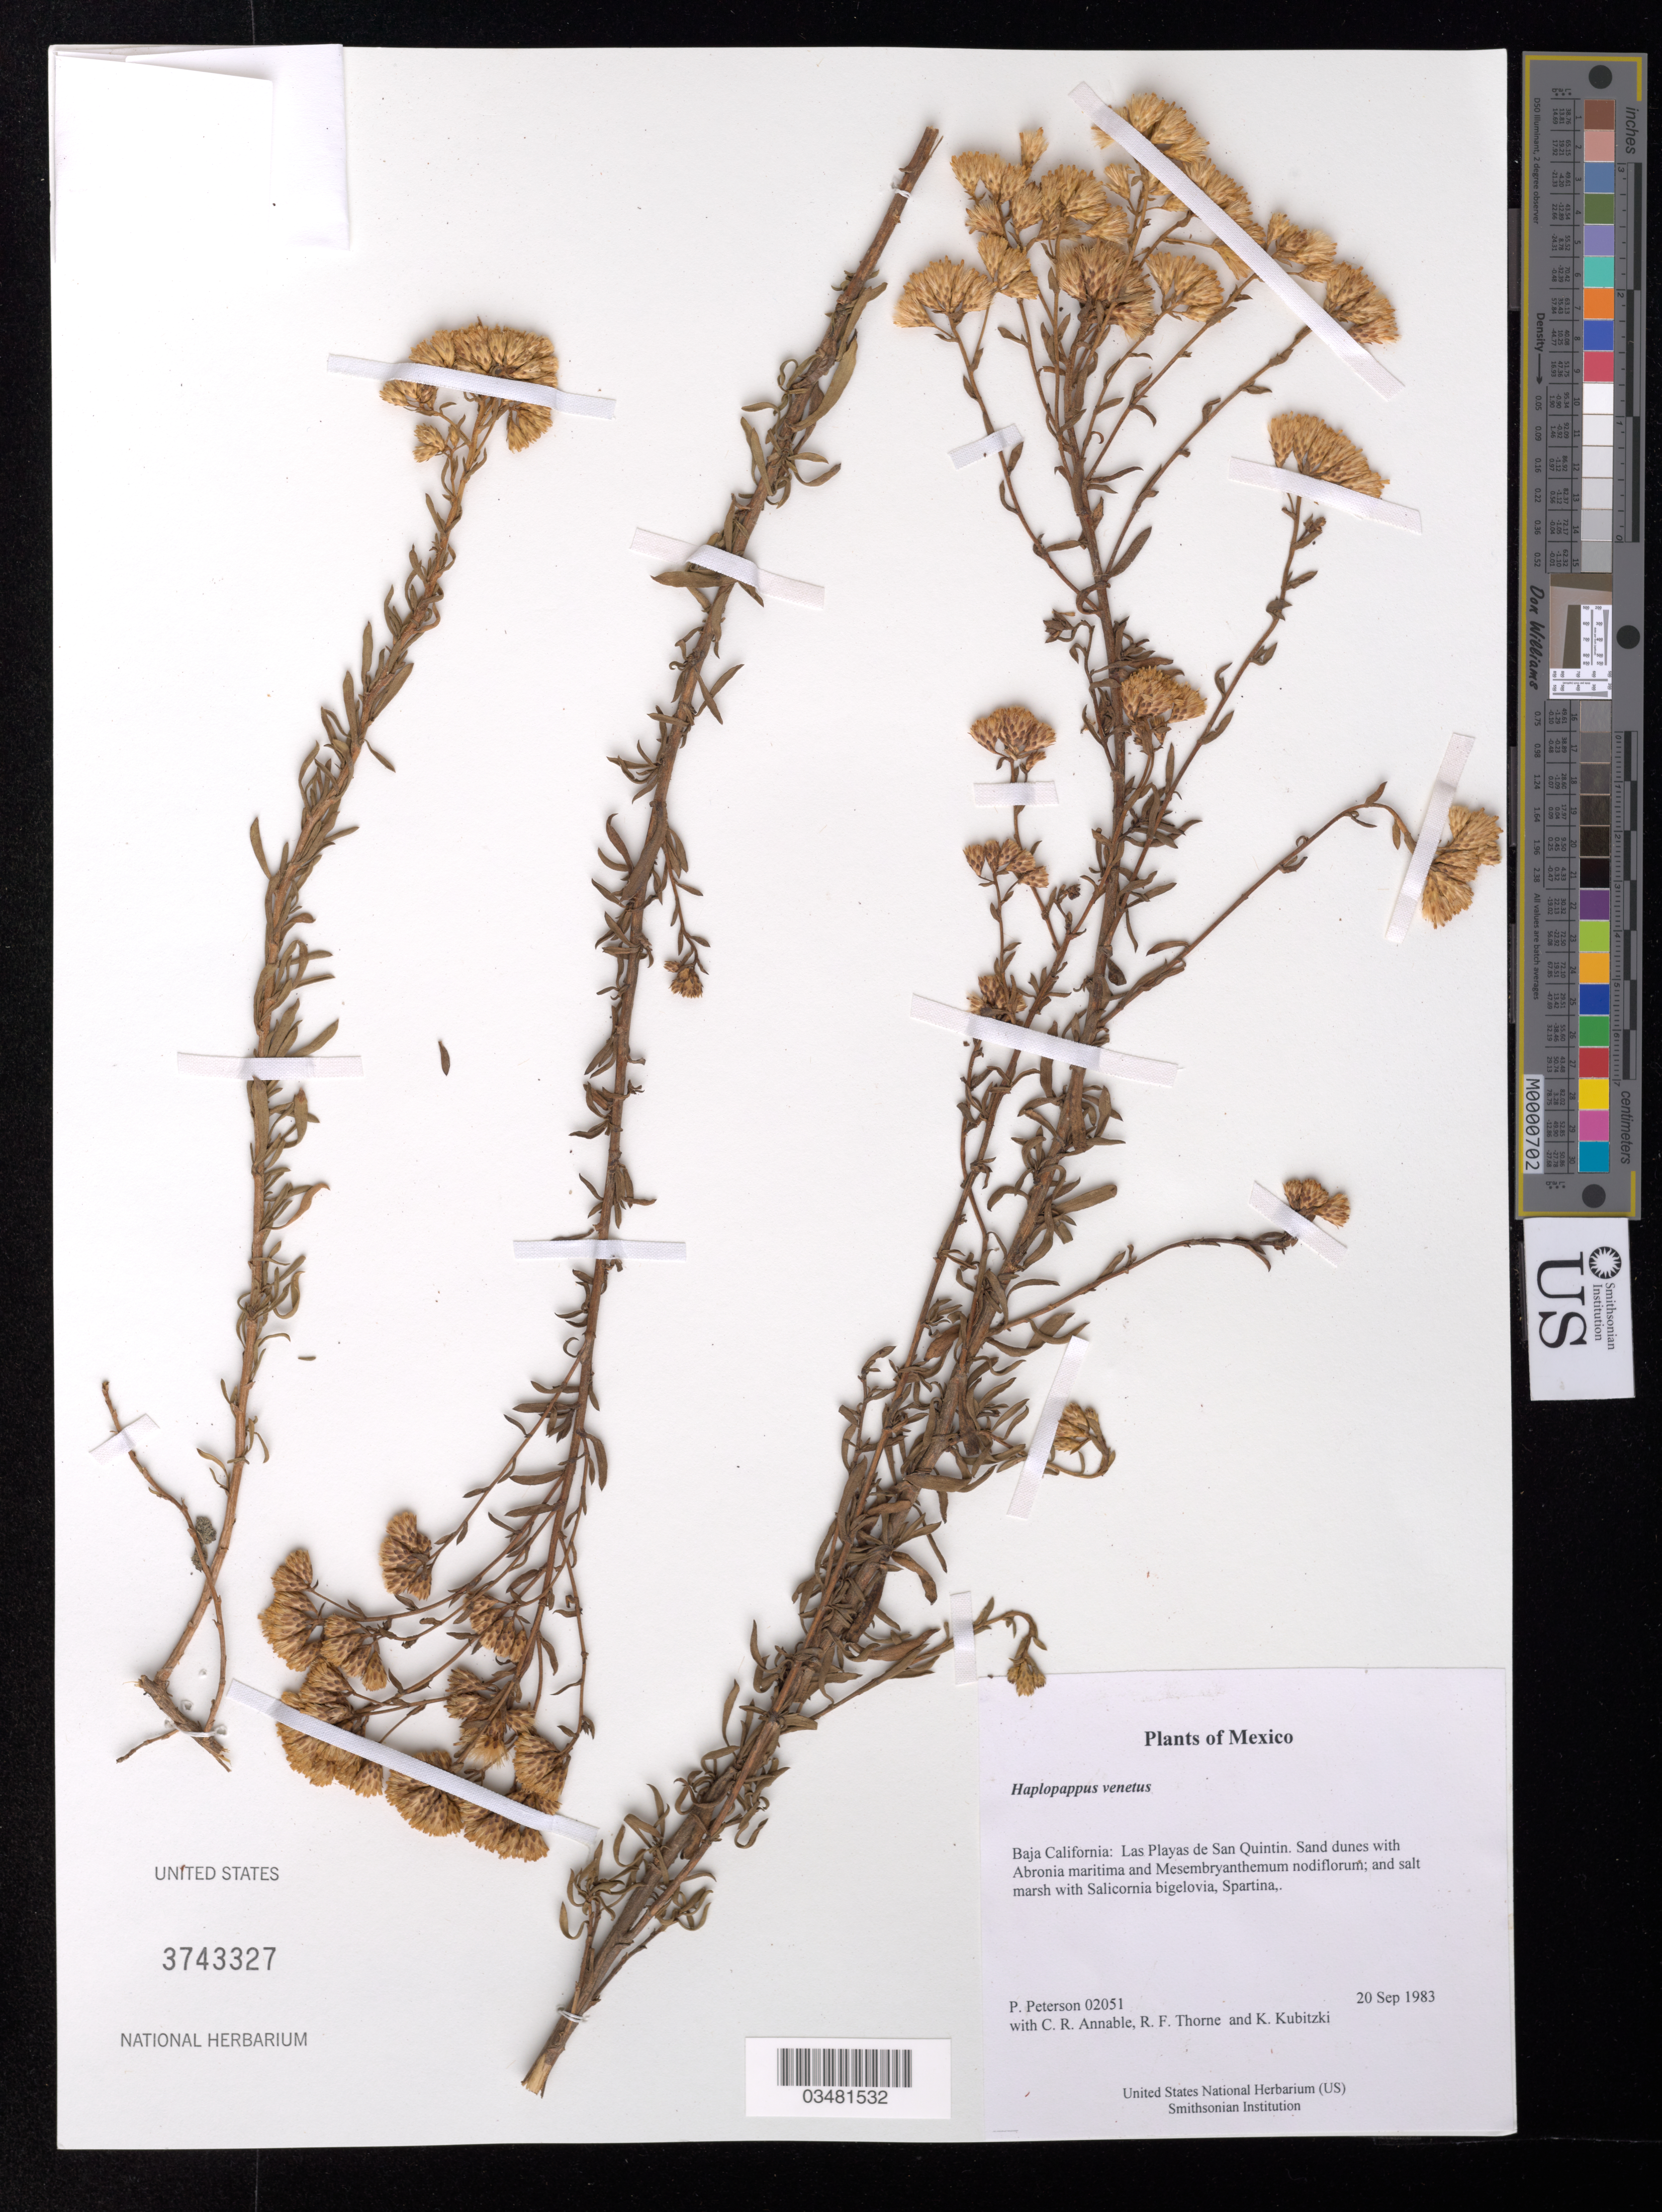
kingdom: Plantae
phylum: Tracheophyta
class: Magnoliopsida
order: Asterales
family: Asteraceae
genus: Haplopappus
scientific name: Haplopappus venetus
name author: (Kunth) S.F. Blake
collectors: P. M. Peterson, C. R. Annable, R. F. Thorne & K. Kubitzki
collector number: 02051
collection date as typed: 20 Sep 1983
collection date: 1983-09-20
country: Mexico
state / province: Baja California Norte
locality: Las Playas de San Quintin.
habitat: Sand dunes with Abronia maritima and Mesembryanthemum nodiflorum; and salt marsh with Salicornia bigelovia, Spartina,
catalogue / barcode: US 3743327